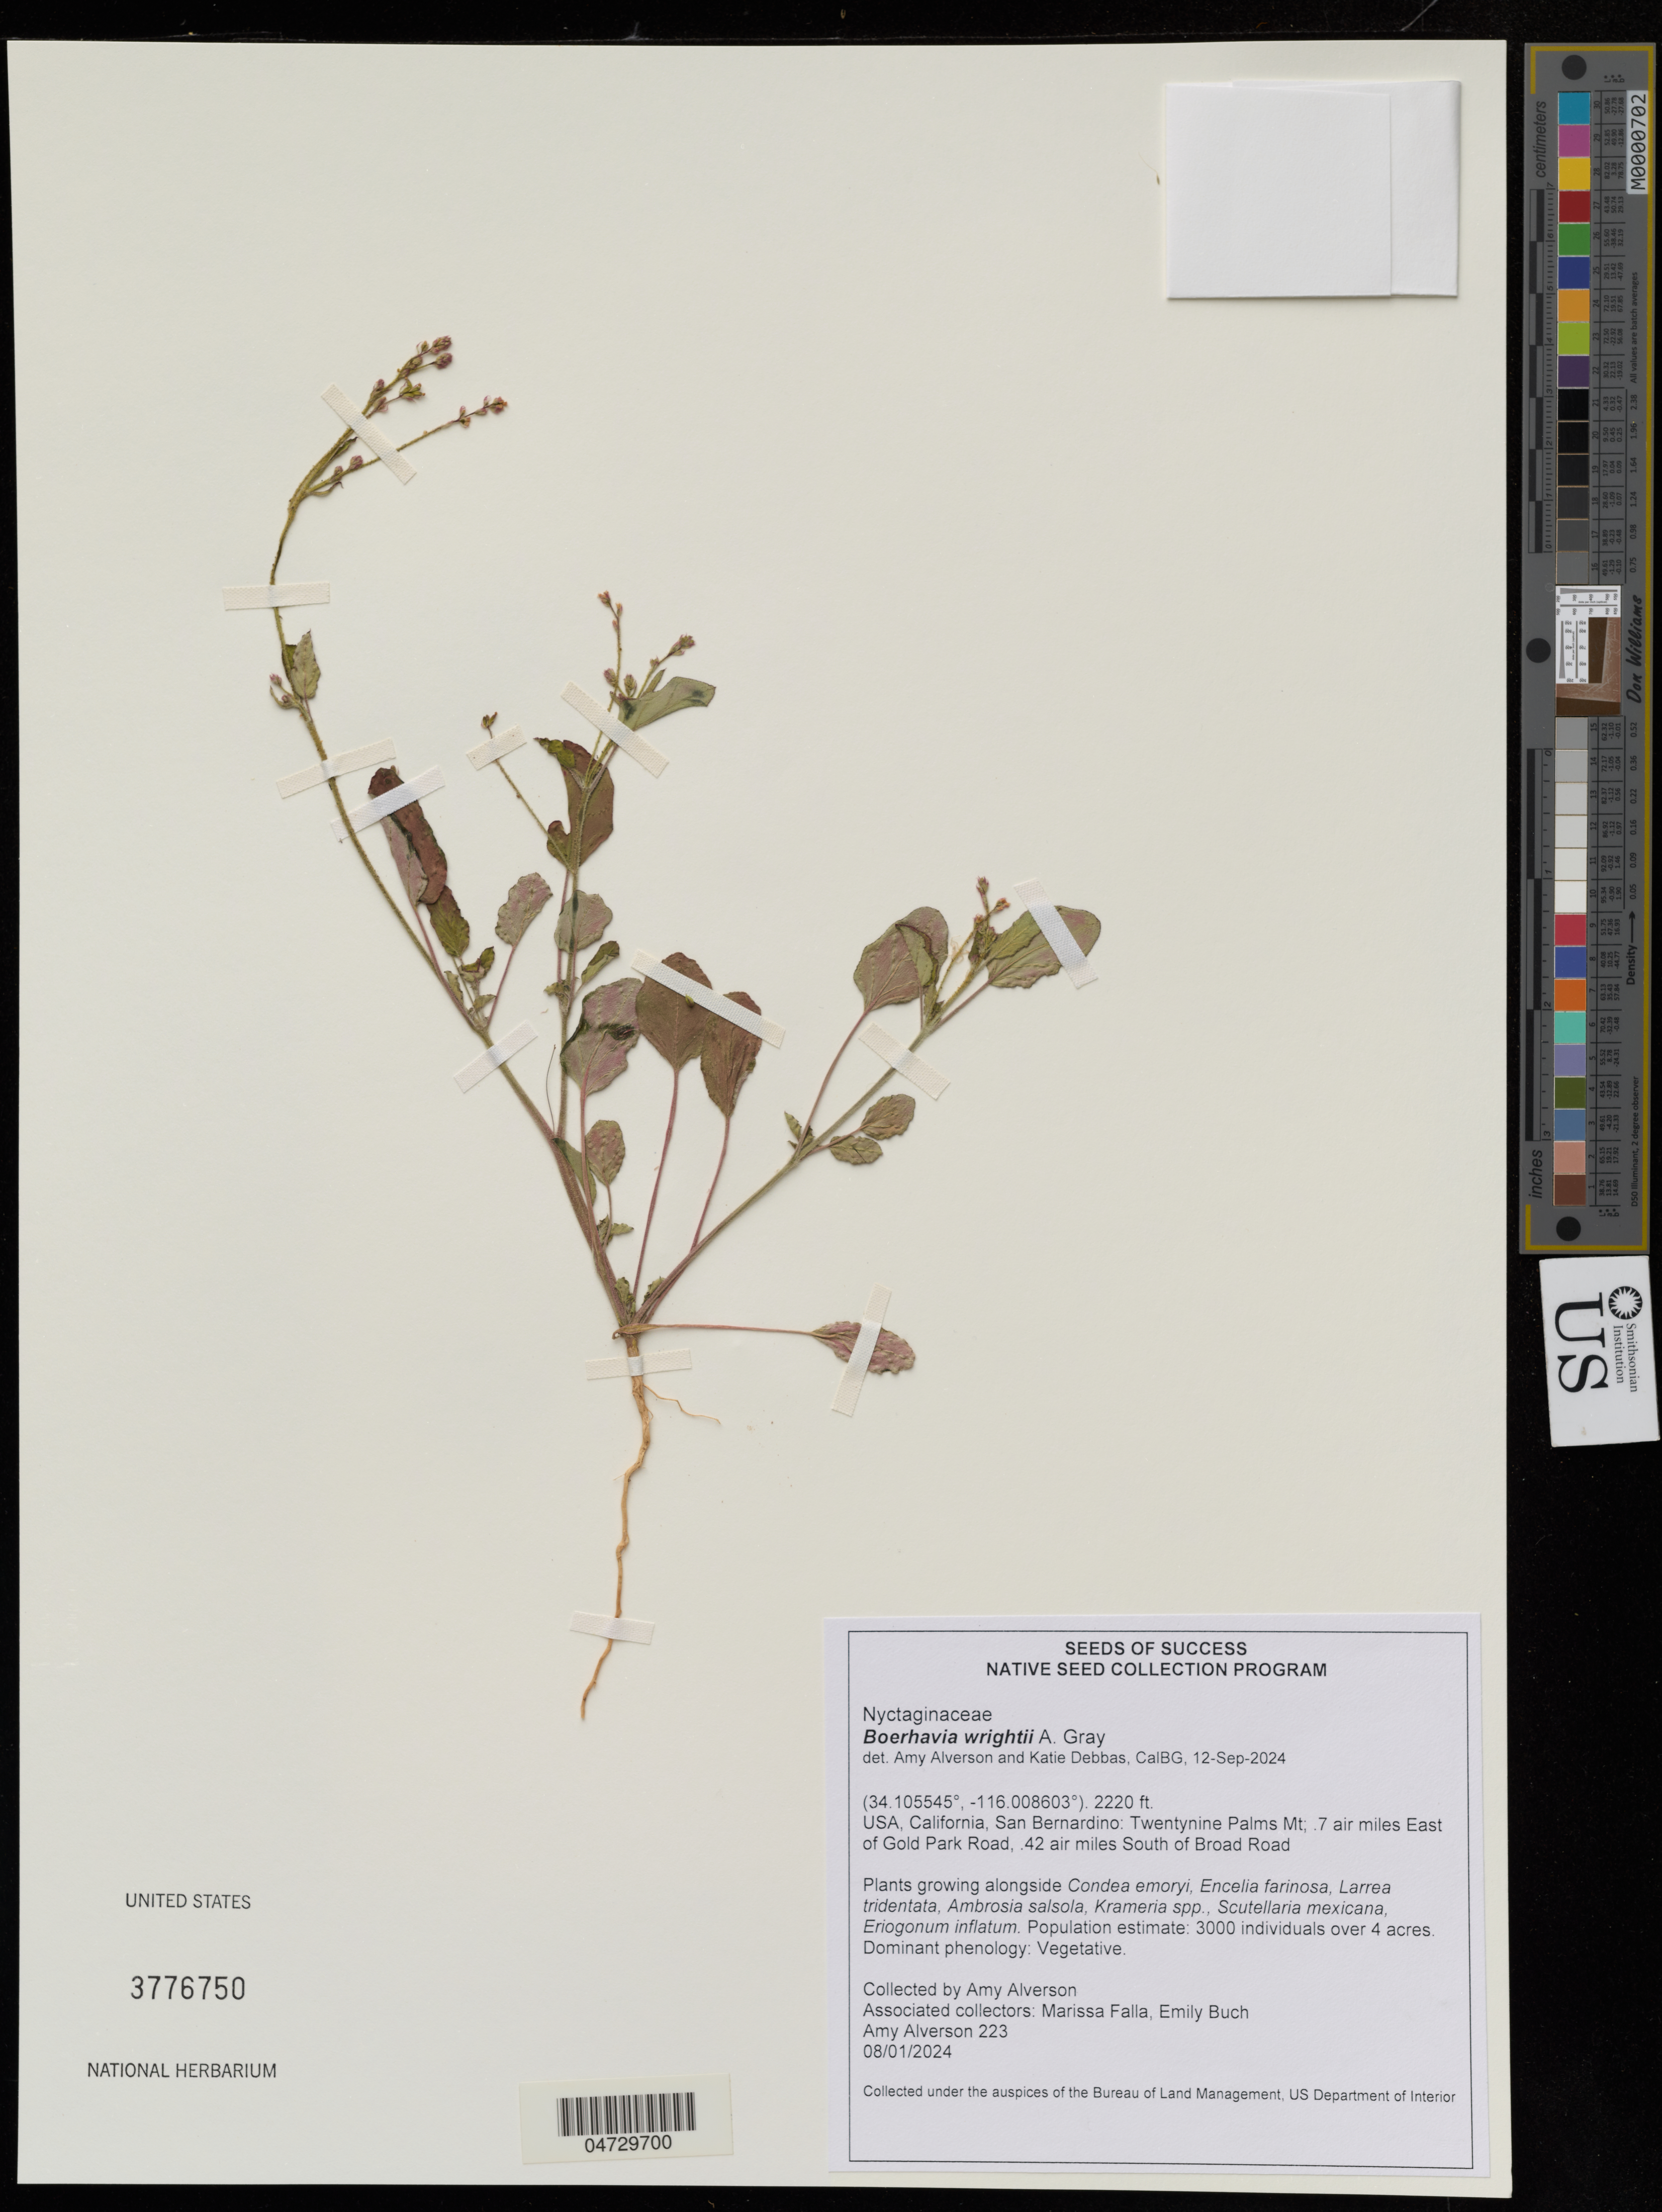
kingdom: Plantae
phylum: Tracheophyta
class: Magnoliopsida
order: Caryophyllales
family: Nyctaginaceae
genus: Boerhavia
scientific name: Boerhavia wrightii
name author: A. Gray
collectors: A. Alverson, M. Falla & E. Buch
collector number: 223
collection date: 2024-08-01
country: United States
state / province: California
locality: San Bernardino: Twentynine Palms Mt; .7 air miles East of Gold Park Road, .42 air miles South of Broad Road.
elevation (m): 677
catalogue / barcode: US 3776750